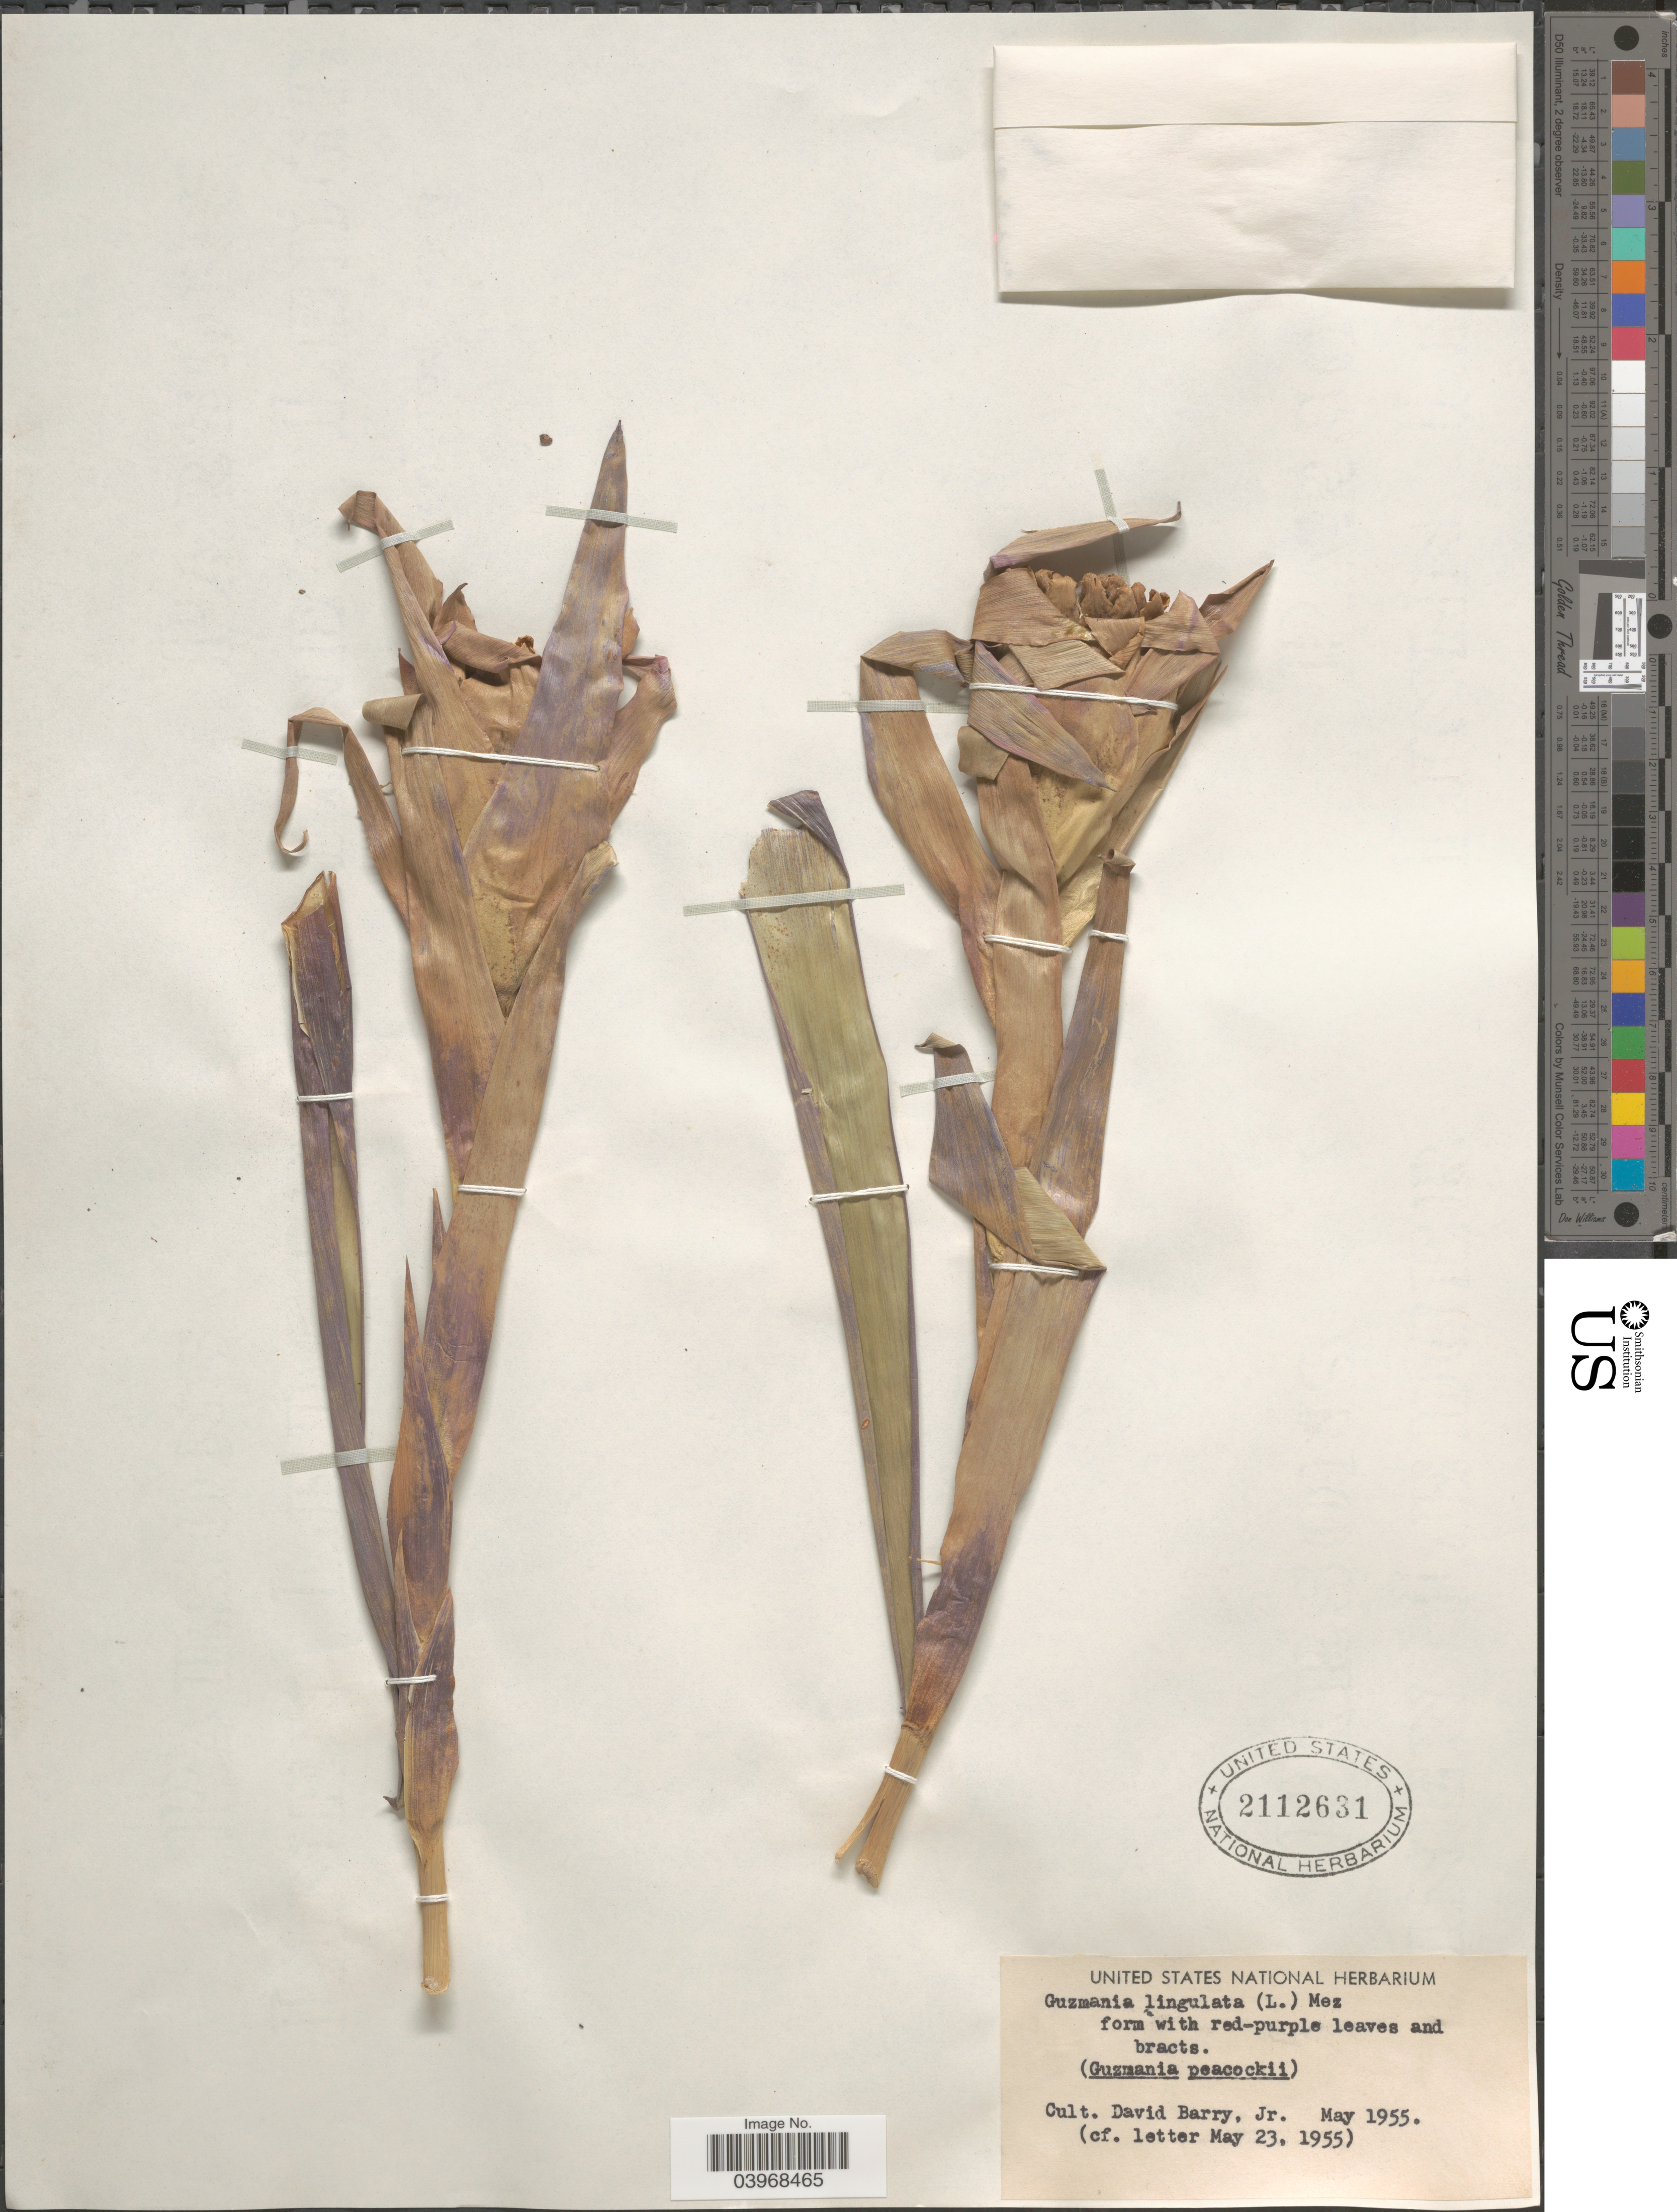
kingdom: Plantae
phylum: Tracheophyta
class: Liliopsida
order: Poales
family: Bromeliaceae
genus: Guzmania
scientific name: Guzmania lingulata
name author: (L.) Mez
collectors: D. Barry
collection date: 1955-05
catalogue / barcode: US 2112631